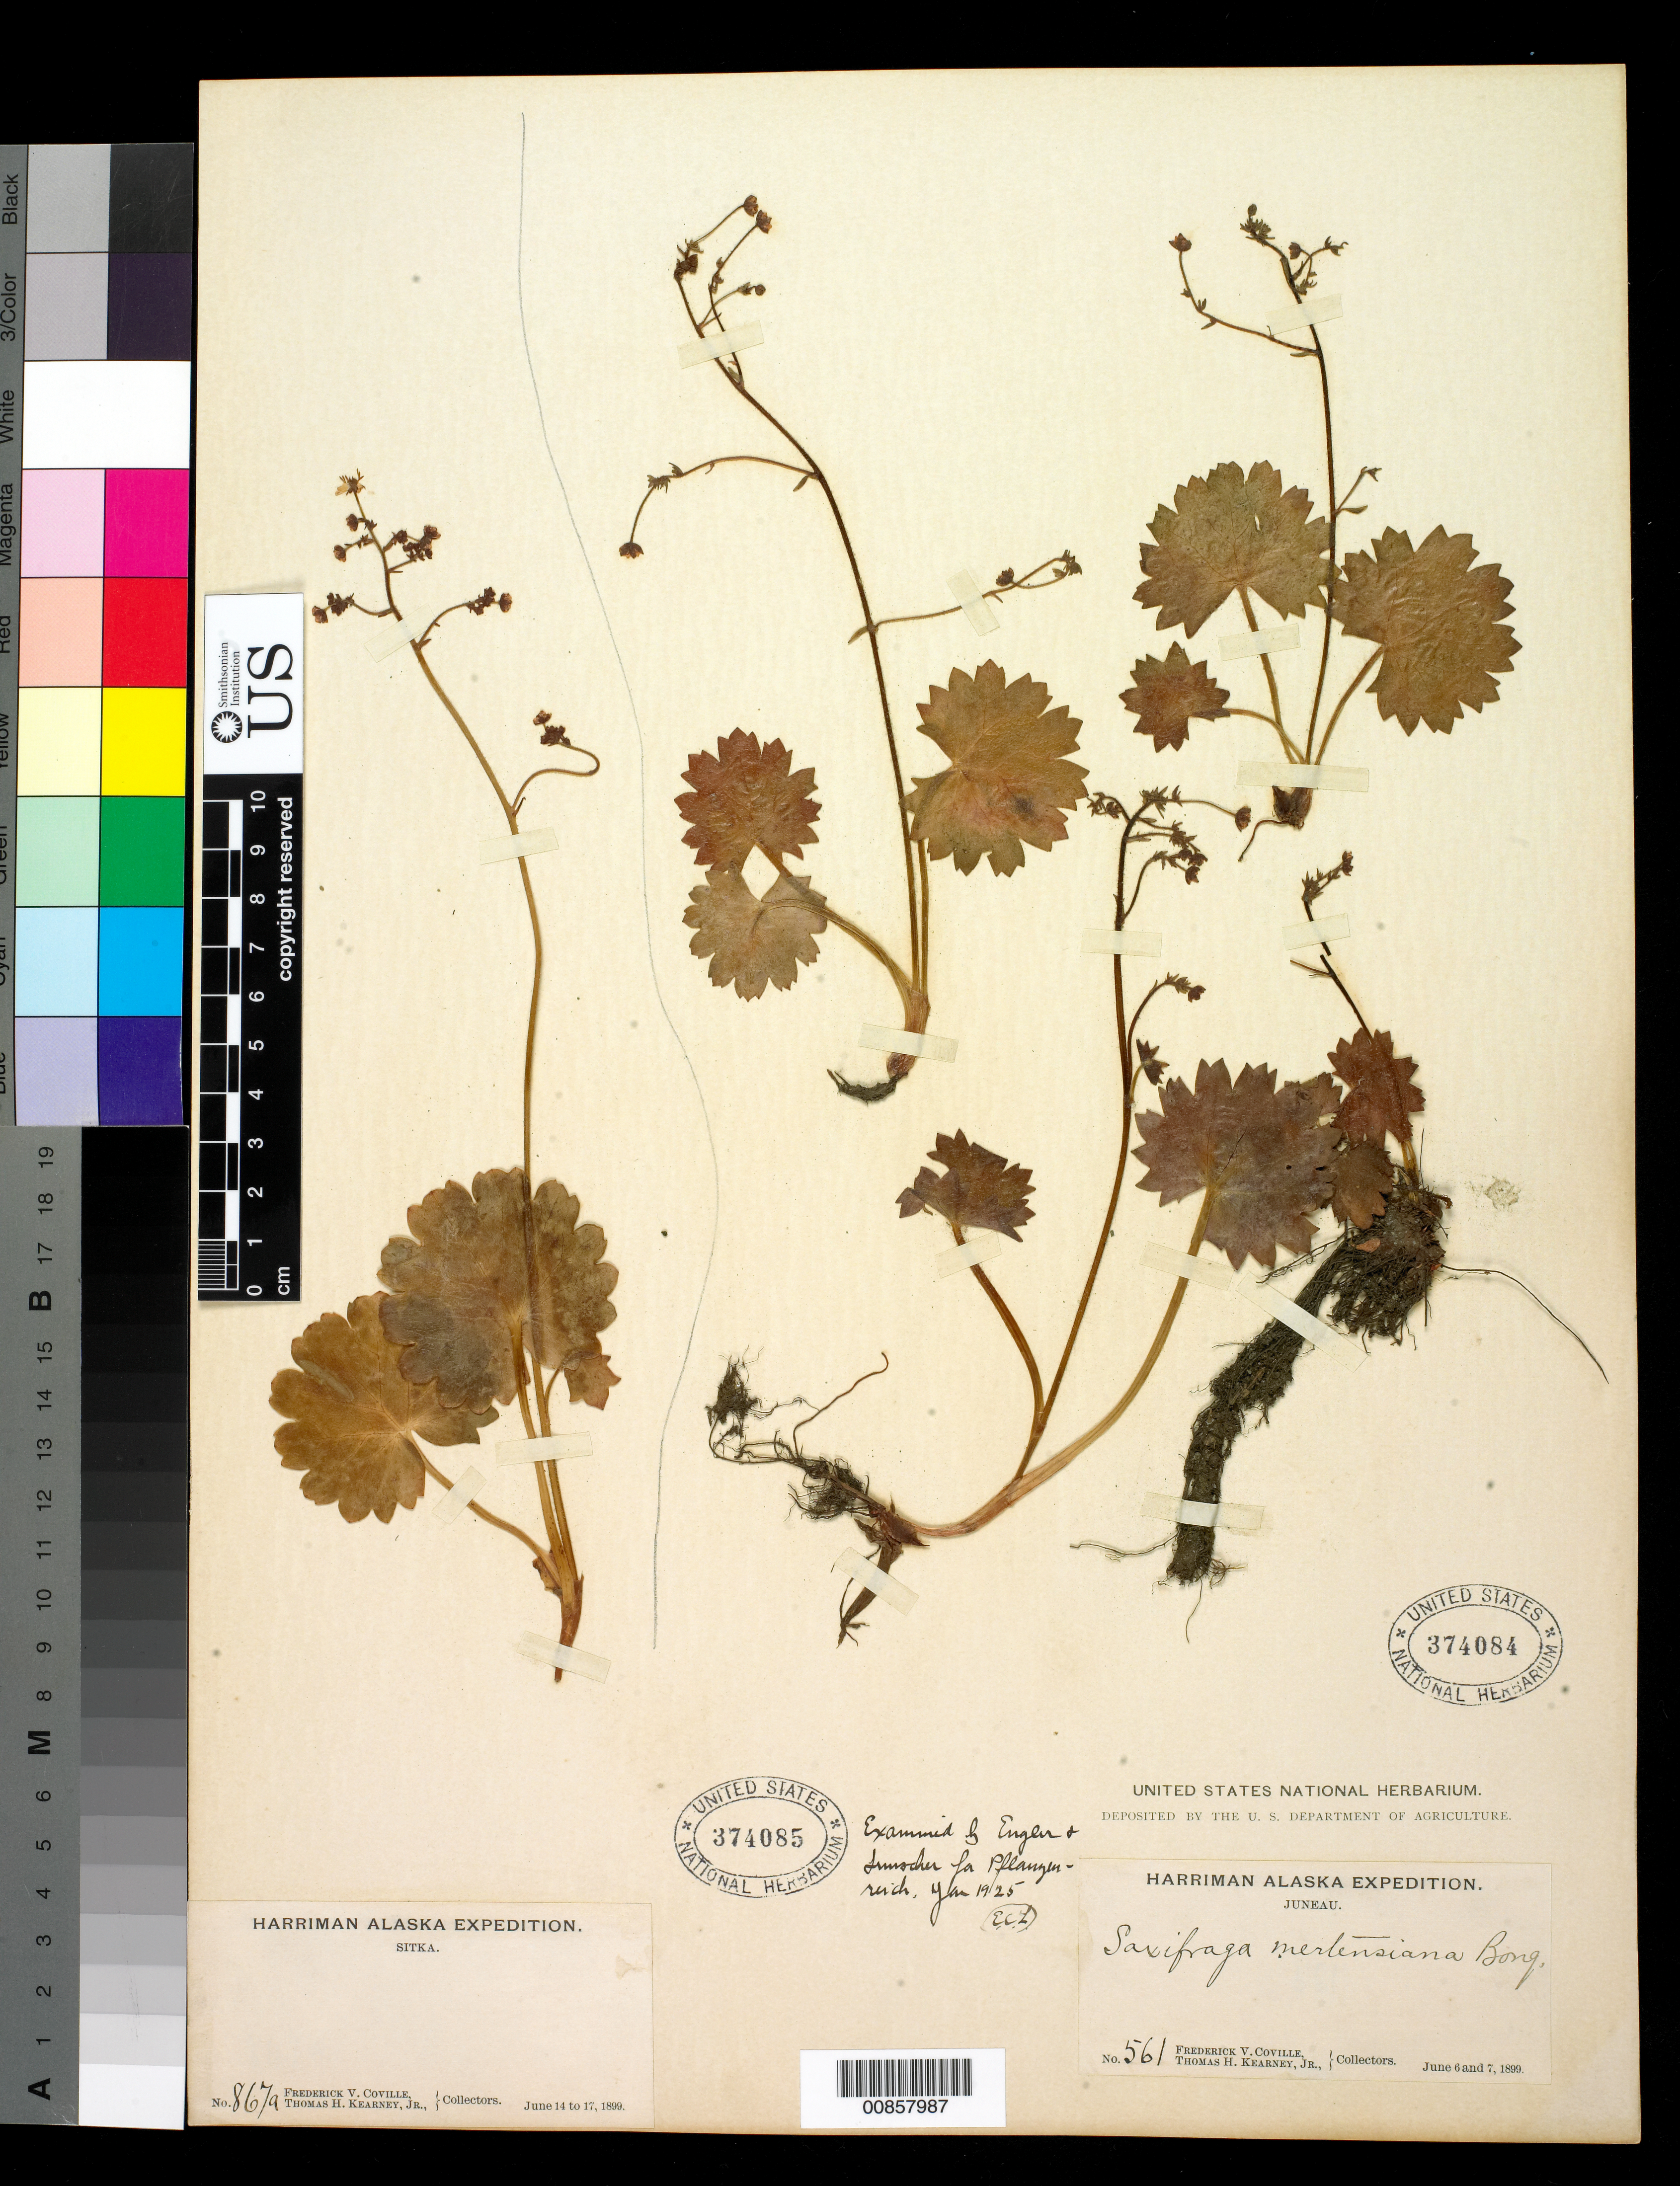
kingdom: Plantae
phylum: Tracheophyta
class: Magnoliopsida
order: Saxifragales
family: Saxifragaceae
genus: Saxifraga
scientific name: Saxifraga mertensiana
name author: Bong.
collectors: F. V. Coville & T. H. Kearney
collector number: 561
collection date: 1899-06-06/1899-06-07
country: United States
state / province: Alaska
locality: Juneau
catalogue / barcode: US 374084